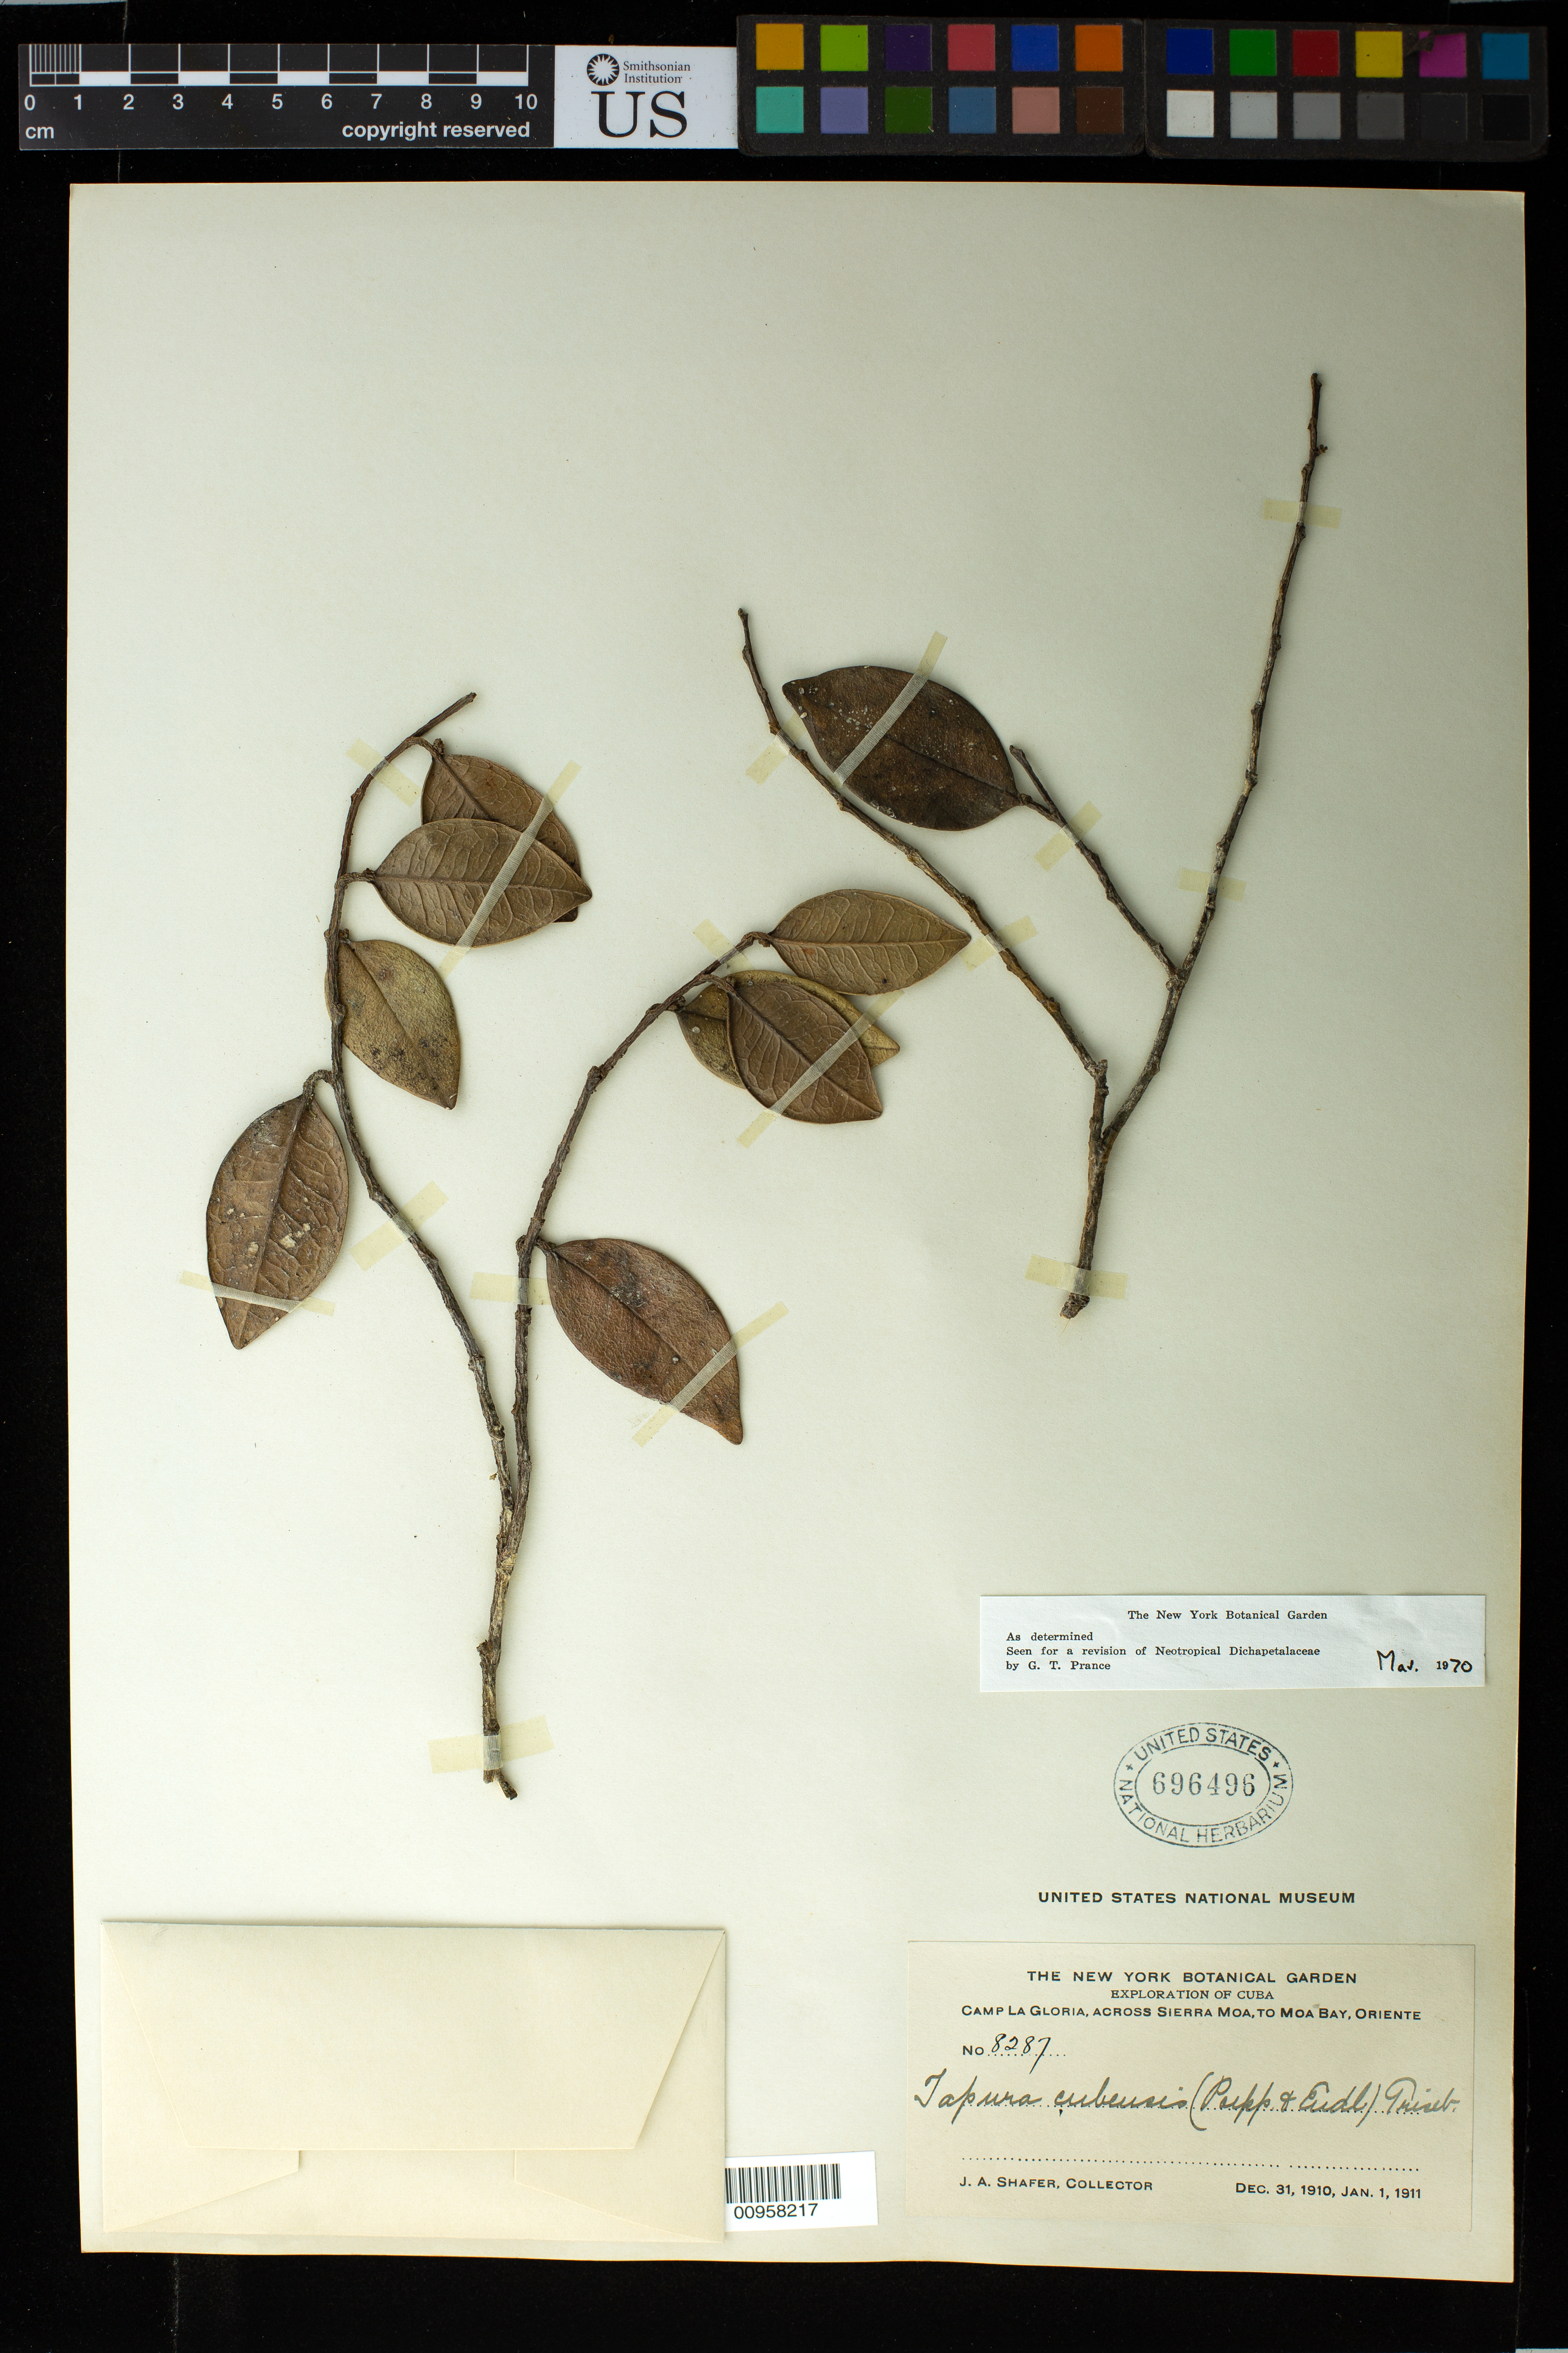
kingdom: Plantae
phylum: Tracheophyta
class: Magnoliopsida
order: Malpighiales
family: Dichapetalaceae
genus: Tapura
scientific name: Tapura cubensis subsp. cubensis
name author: (Poepp.) Griseb.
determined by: Prance, G. T.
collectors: J. A. Shafer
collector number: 8287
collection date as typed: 31 Dec 1910 to 01 Jan 1911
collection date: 1910-12-31/1911-01-01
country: Cuba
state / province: Holguín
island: Cuba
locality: Camp La Gloria, across Sierra Moa, to Moa Bay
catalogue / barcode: US 696496